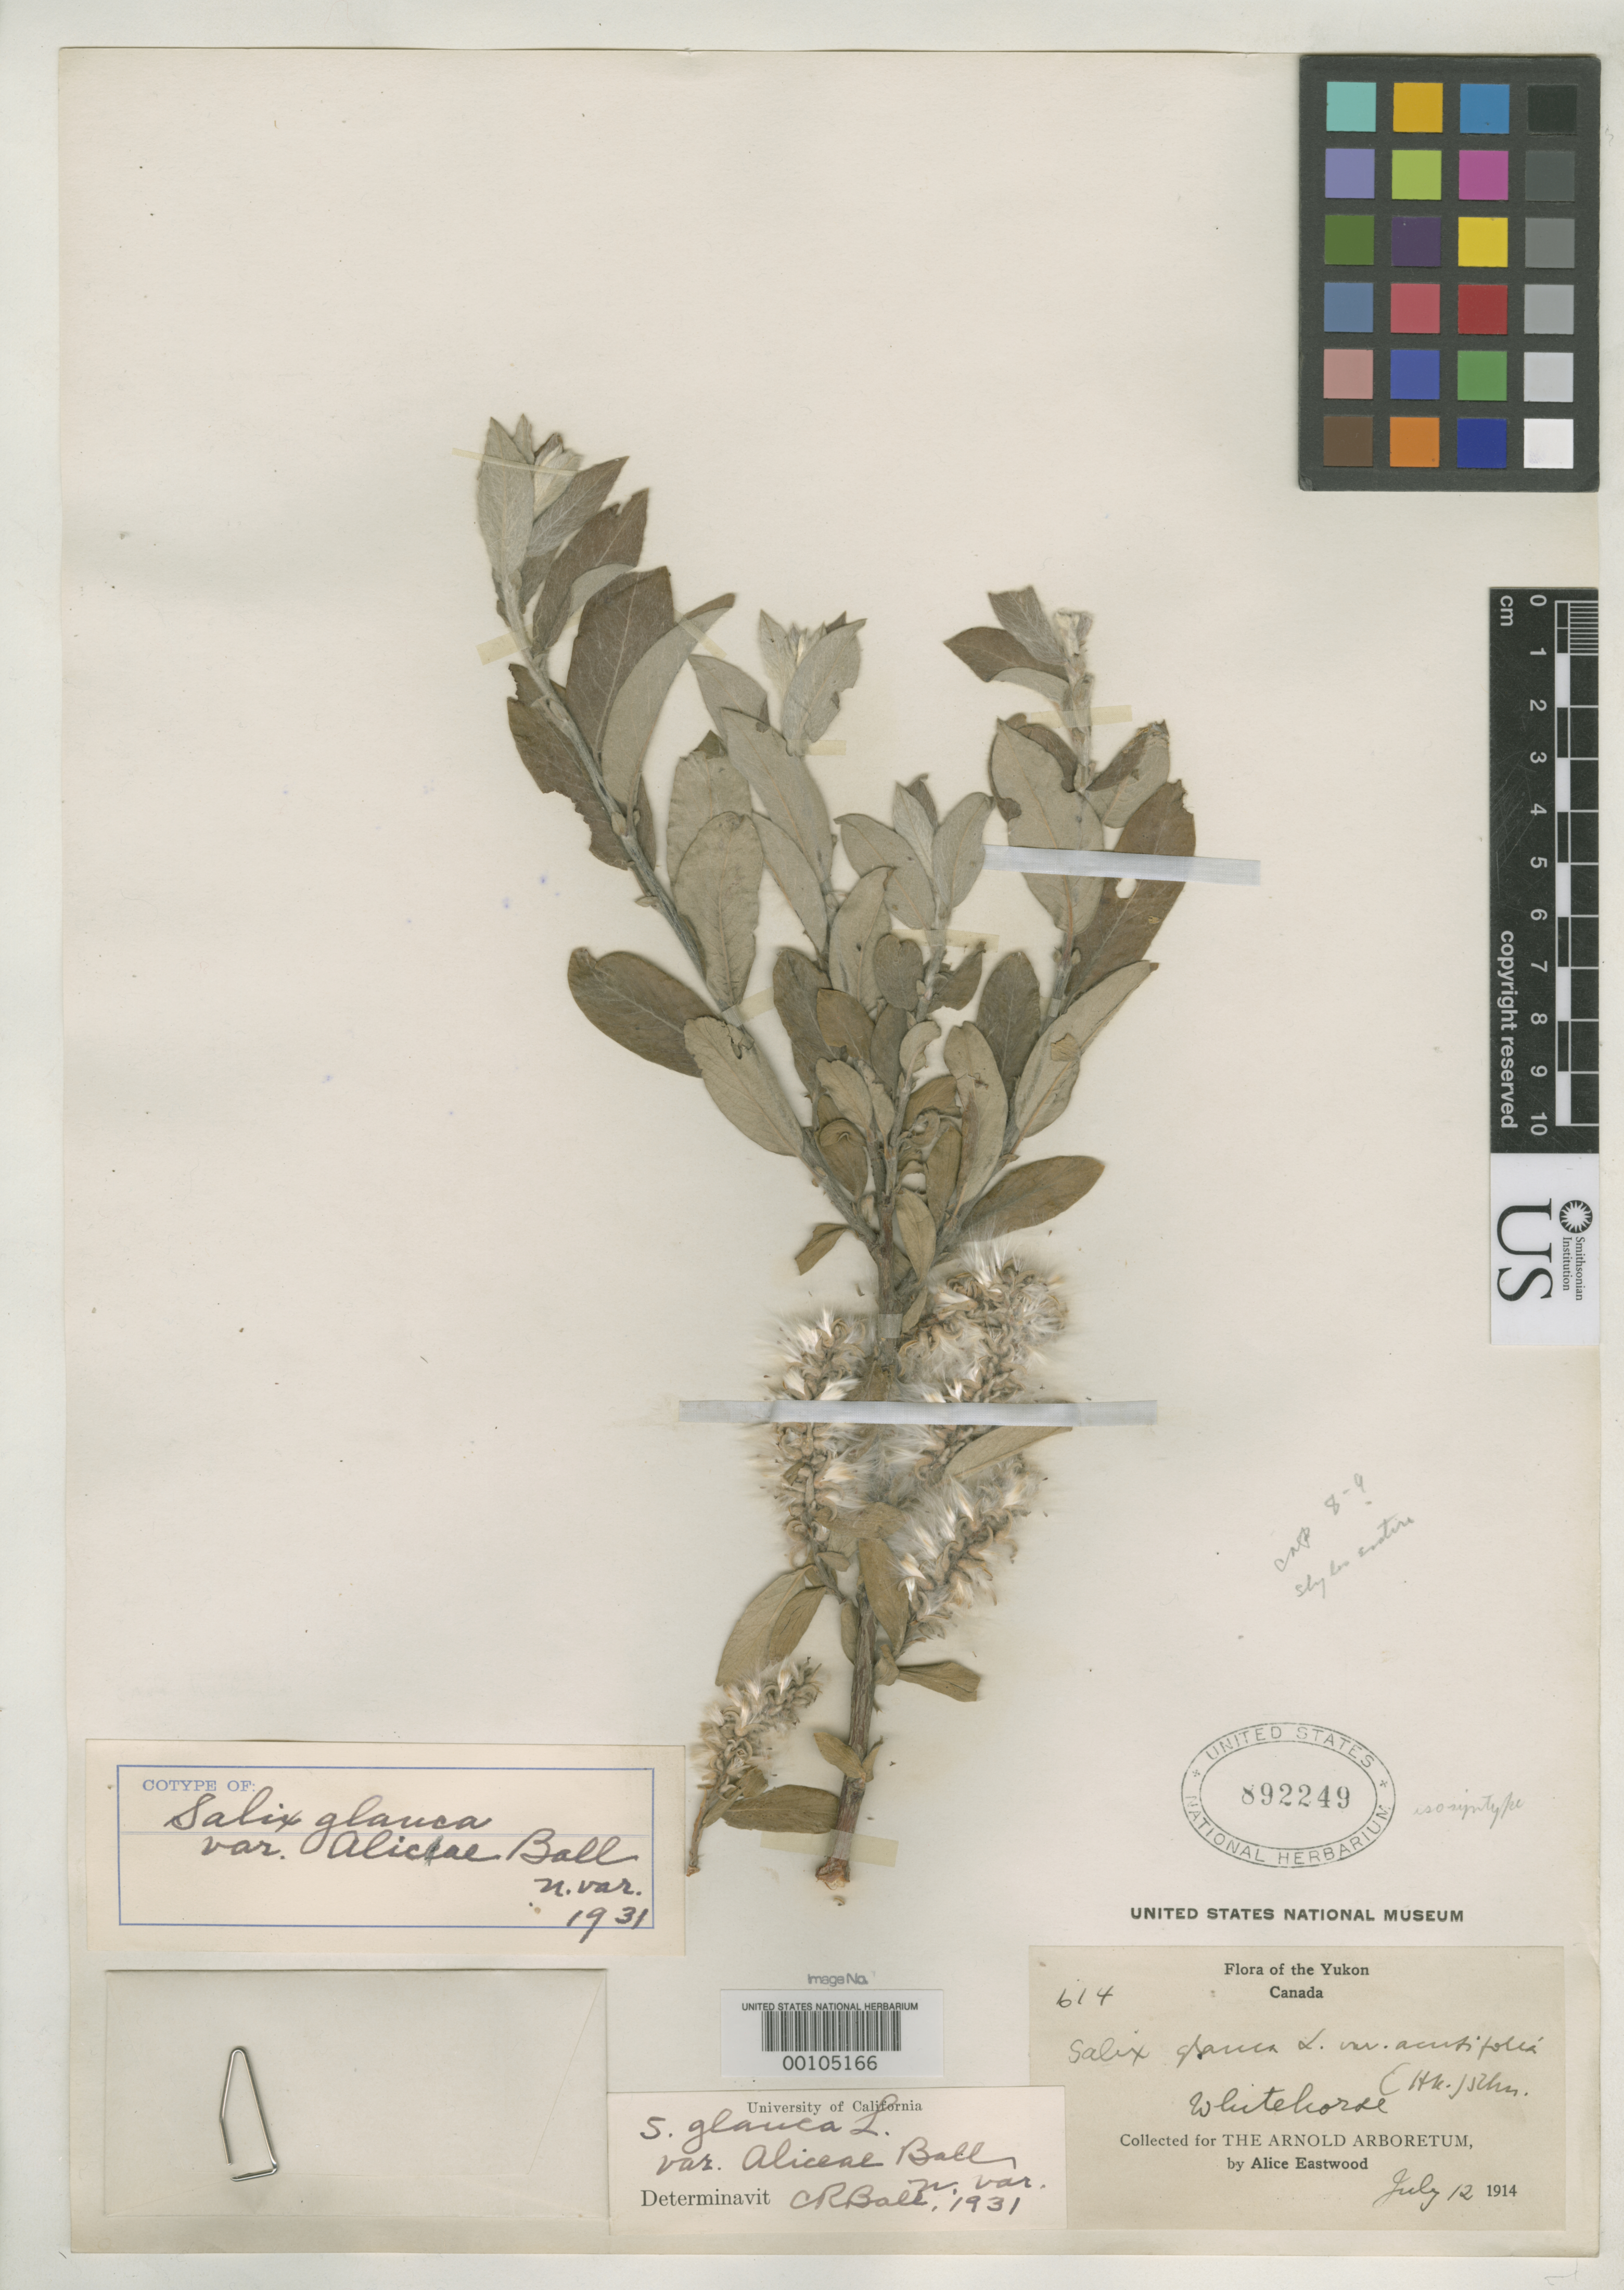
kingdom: Plantae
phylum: Tracheophyta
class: Magnoliopsida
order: Malpighiales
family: Salicaceae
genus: Salix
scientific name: Salix glauca var. aliceae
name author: C.R. Ball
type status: Isosyntype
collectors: A. Eastwood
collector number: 614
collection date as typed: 12 Jul 1914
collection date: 1914-07-12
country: Canada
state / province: Yukon Territory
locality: Yukon Valley, Whitehorse.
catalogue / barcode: US 892249